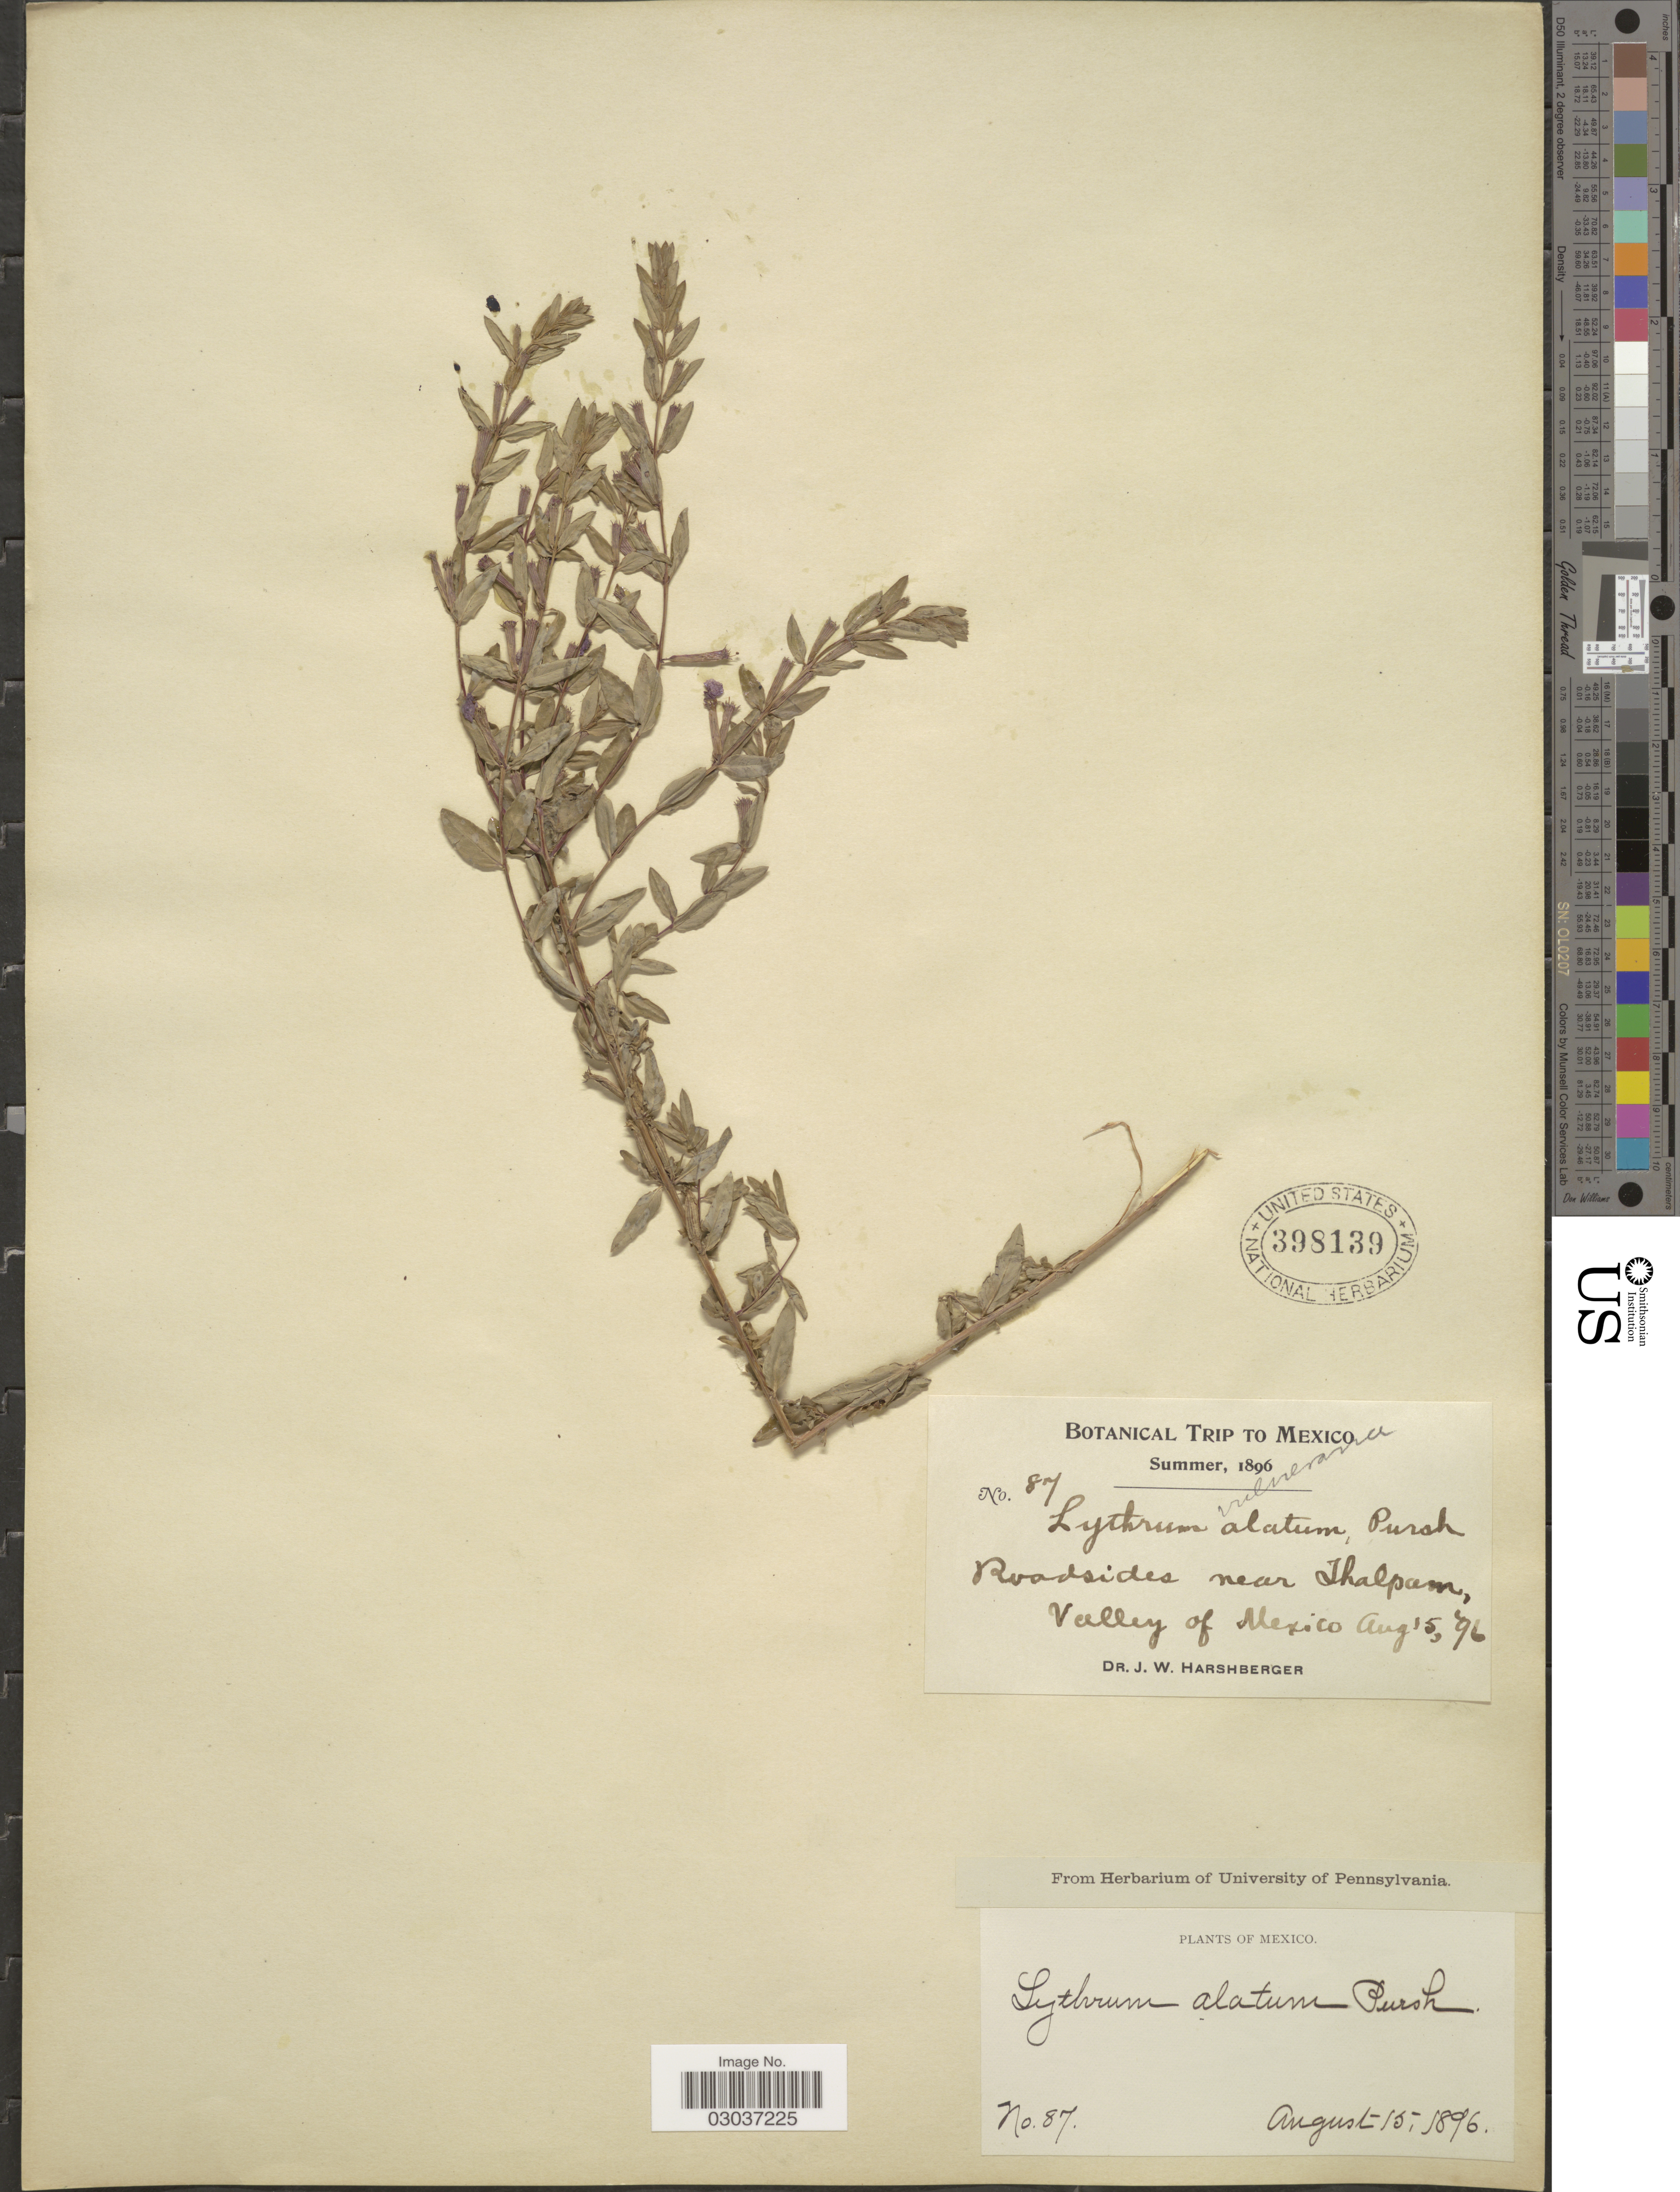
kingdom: Plantae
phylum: Tracheophyta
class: Magnoliopsida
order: Myrtales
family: Lythraceae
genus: Lythrum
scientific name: Lythrum vulneraria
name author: Aiton ex Schrank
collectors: J. W. Harshberger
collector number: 87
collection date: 1896-08-15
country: Mexico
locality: Roadsides near Thalpam, Valley of Mexico.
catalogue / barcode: US 398139